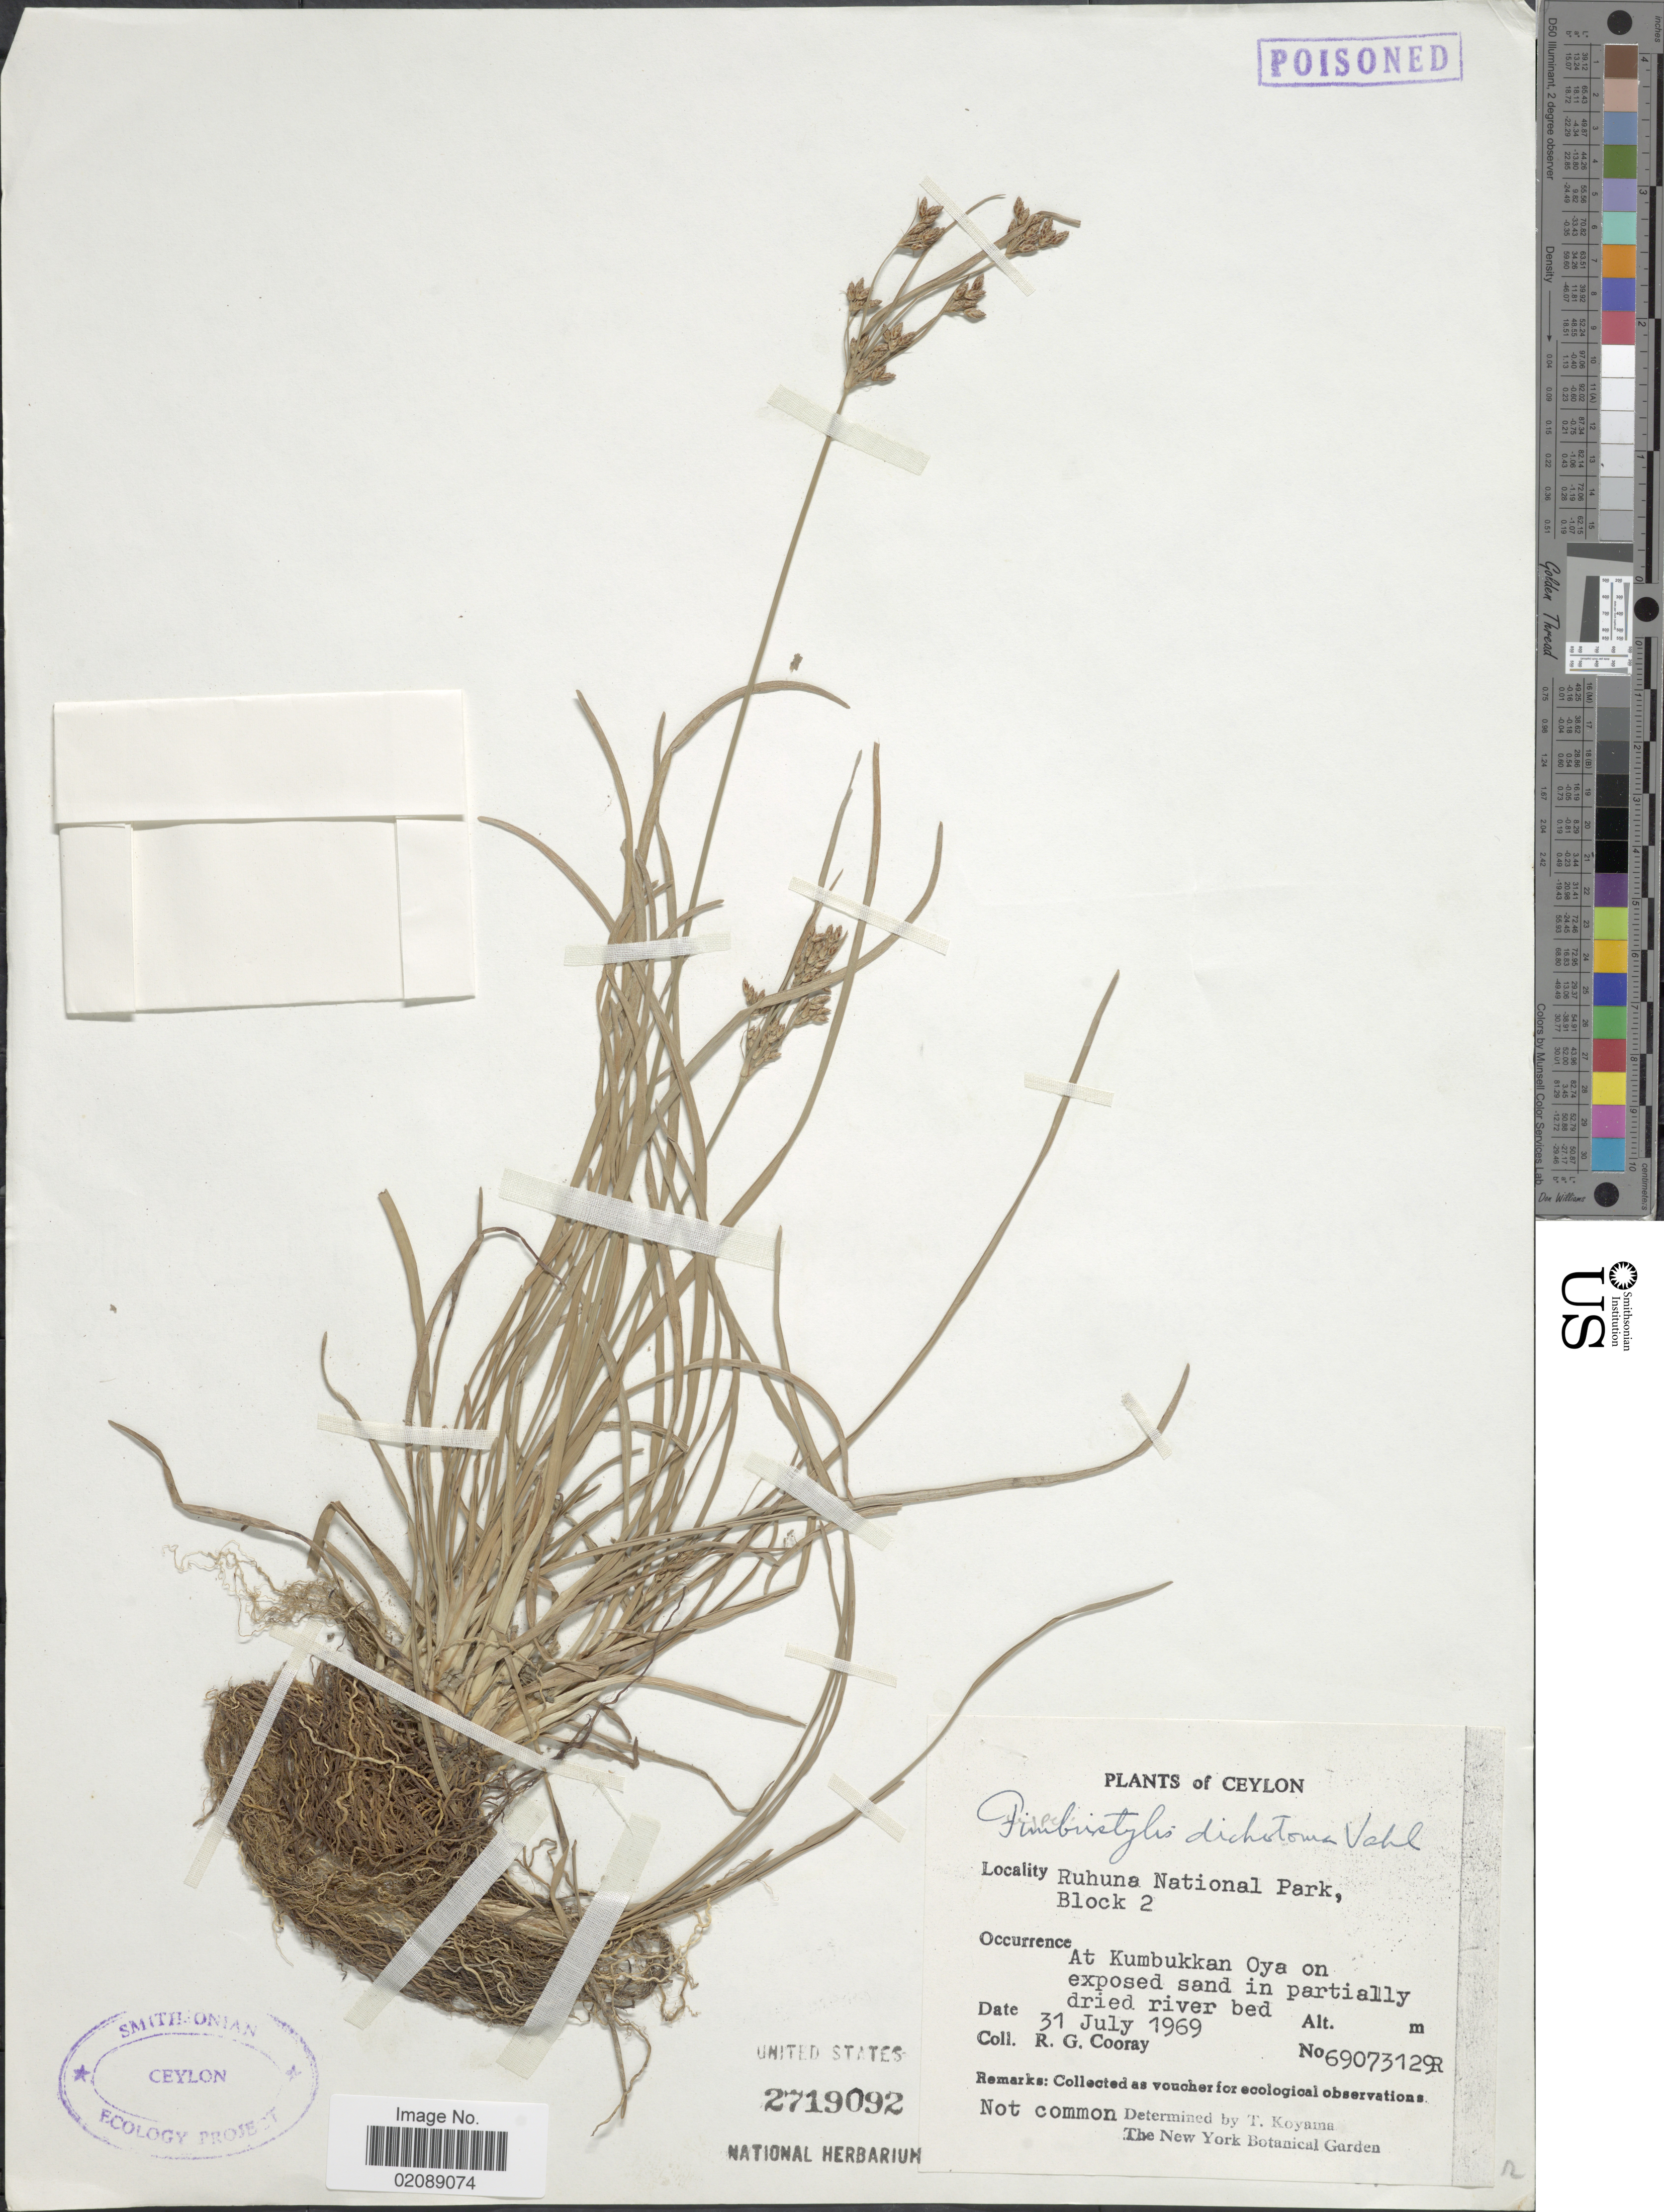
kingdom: Plantae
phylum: Tracheophyta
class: Liliopsida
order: Poales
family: Cyperaceae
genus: Fimbristylis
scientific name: Fimbristylis dichotoma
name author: (L.) Vahl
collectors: R. Cooray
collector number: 69073129R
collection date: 1969-07-31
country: Sri Lanka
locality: Ceylon, Ruhuna National Park, Block 2, At Kumbukkan Oya on exposed sand in partially dried river bed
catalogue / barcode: US 2719092